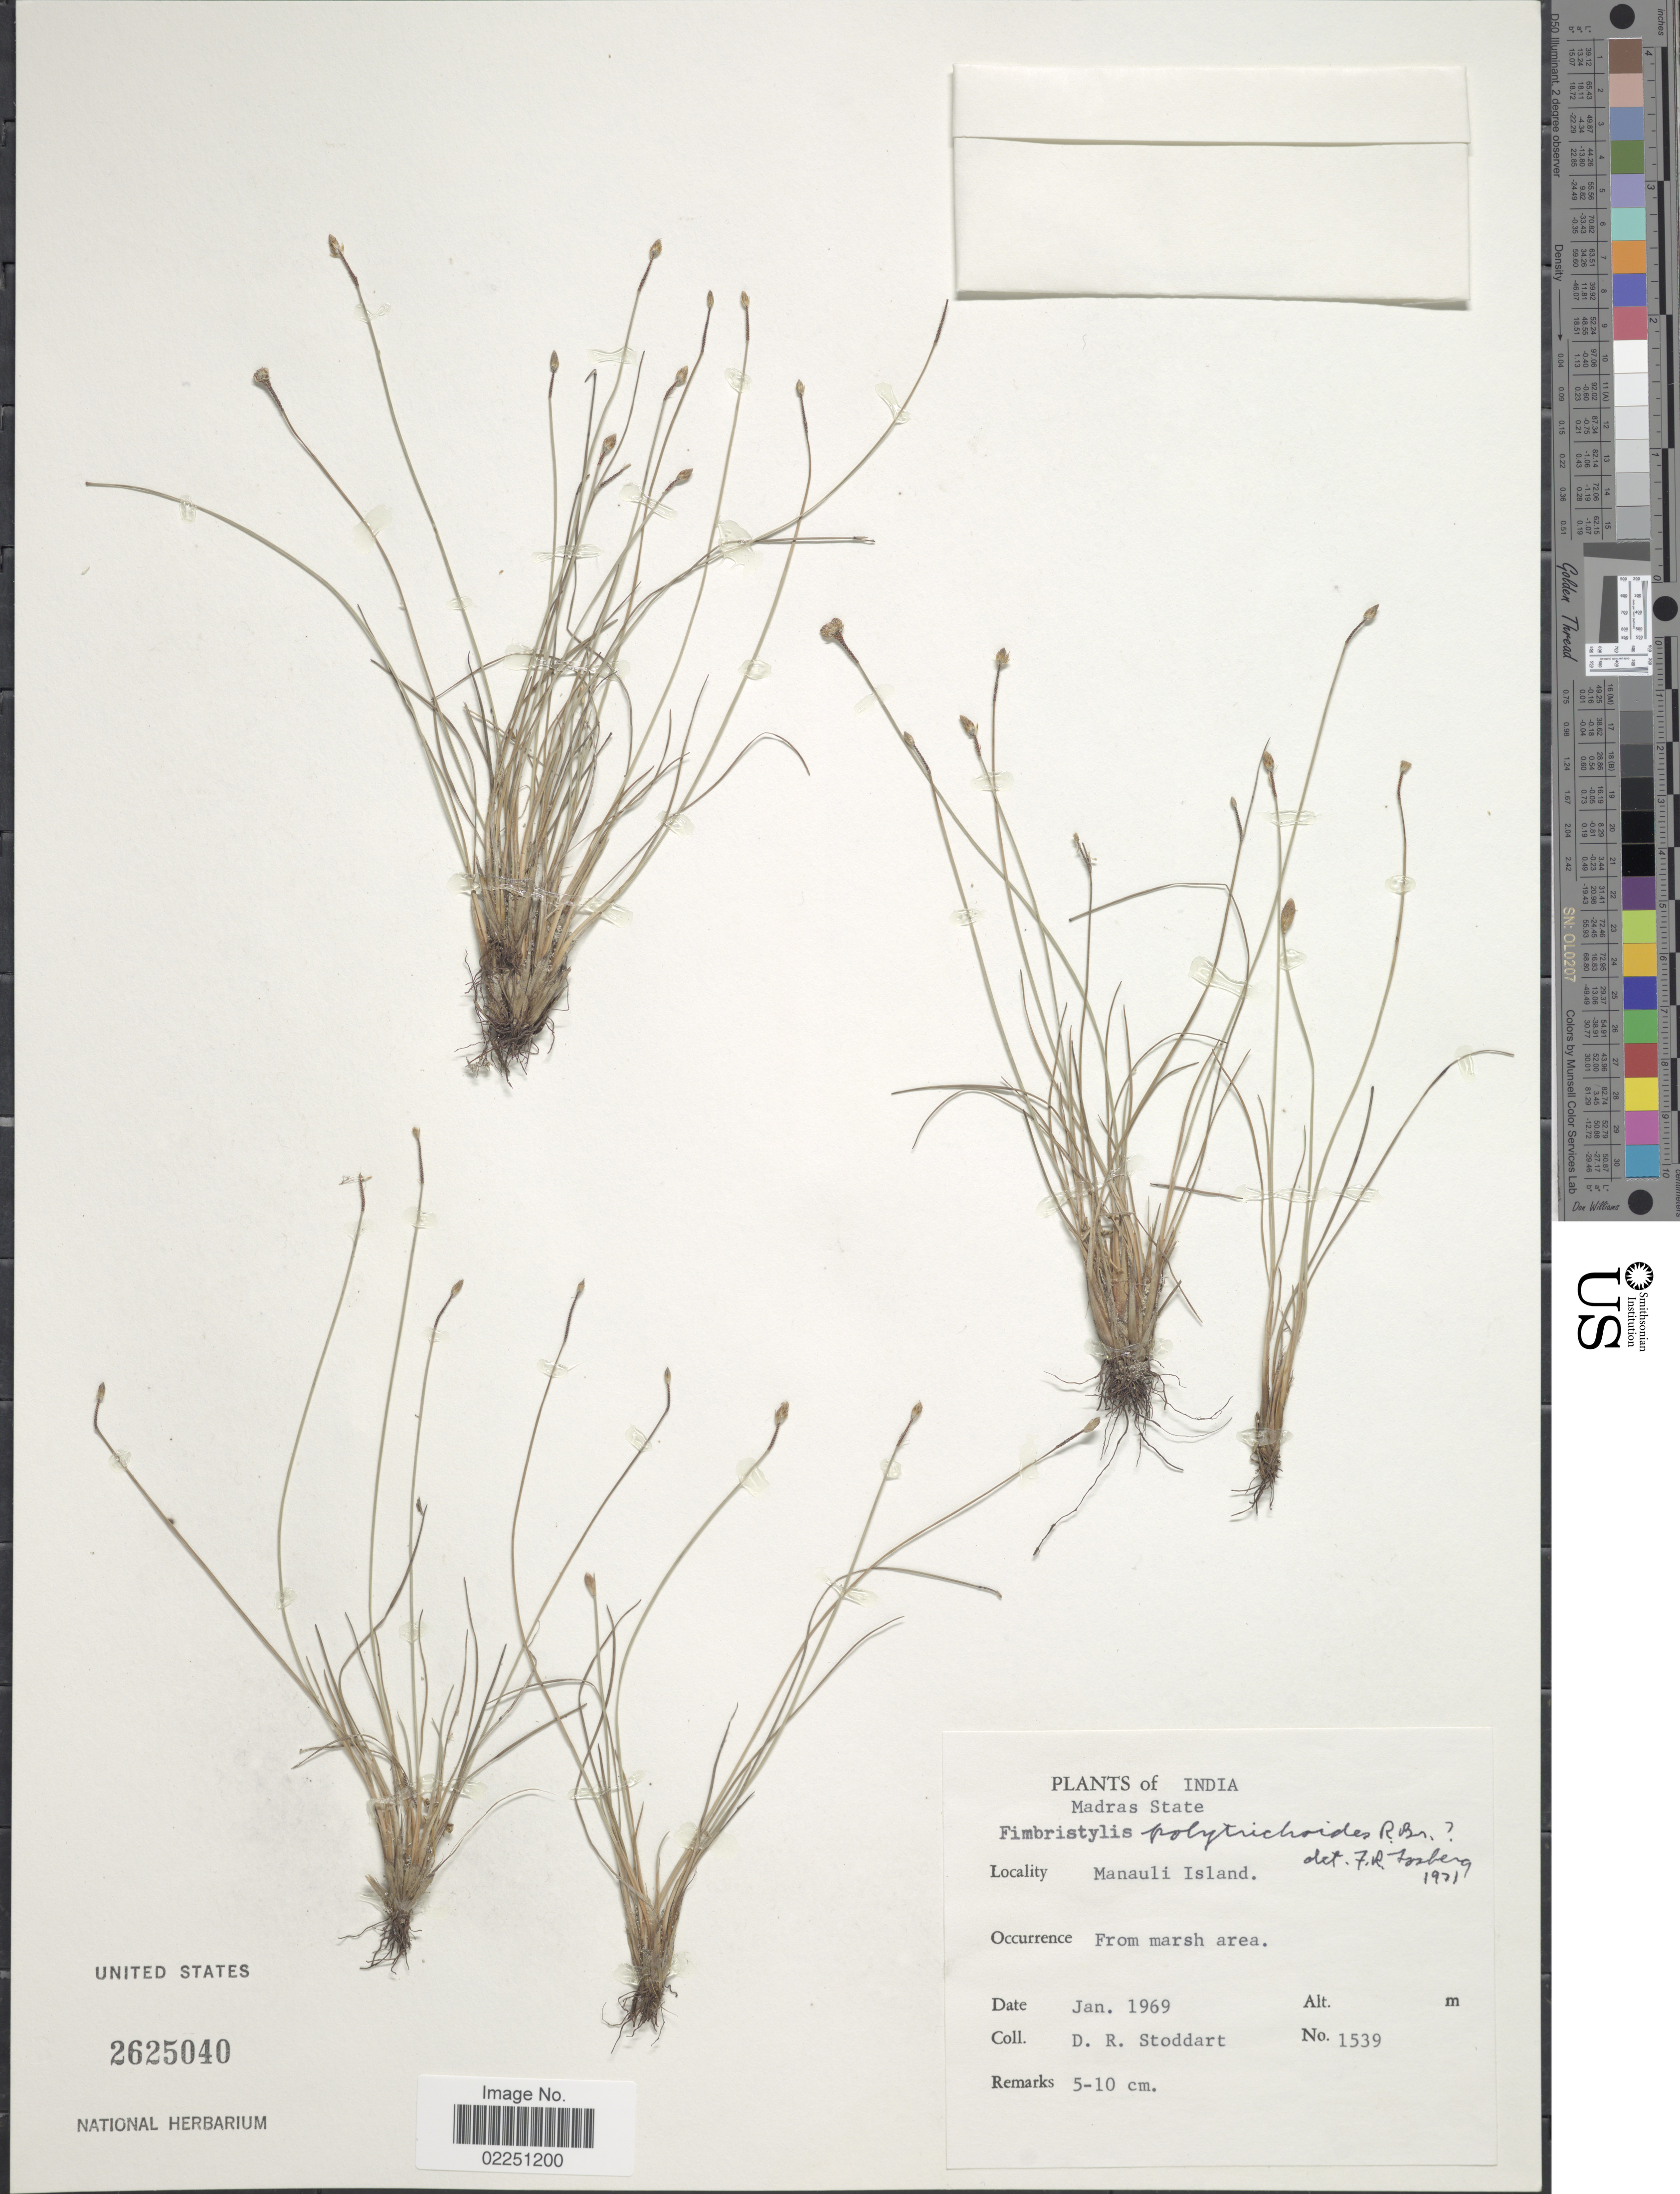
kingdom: Plantae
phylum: Tracheophyta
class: Liliopsida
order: Poales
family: Cyperaceae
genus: Fimbristylis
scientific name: Fimbristylis polytrichoides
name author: (Retz.) Vahl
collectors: D. R. Stoddart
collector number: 1539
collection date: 1969-01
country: India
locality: Madras State. Manauli Island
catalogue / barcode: US 2625040